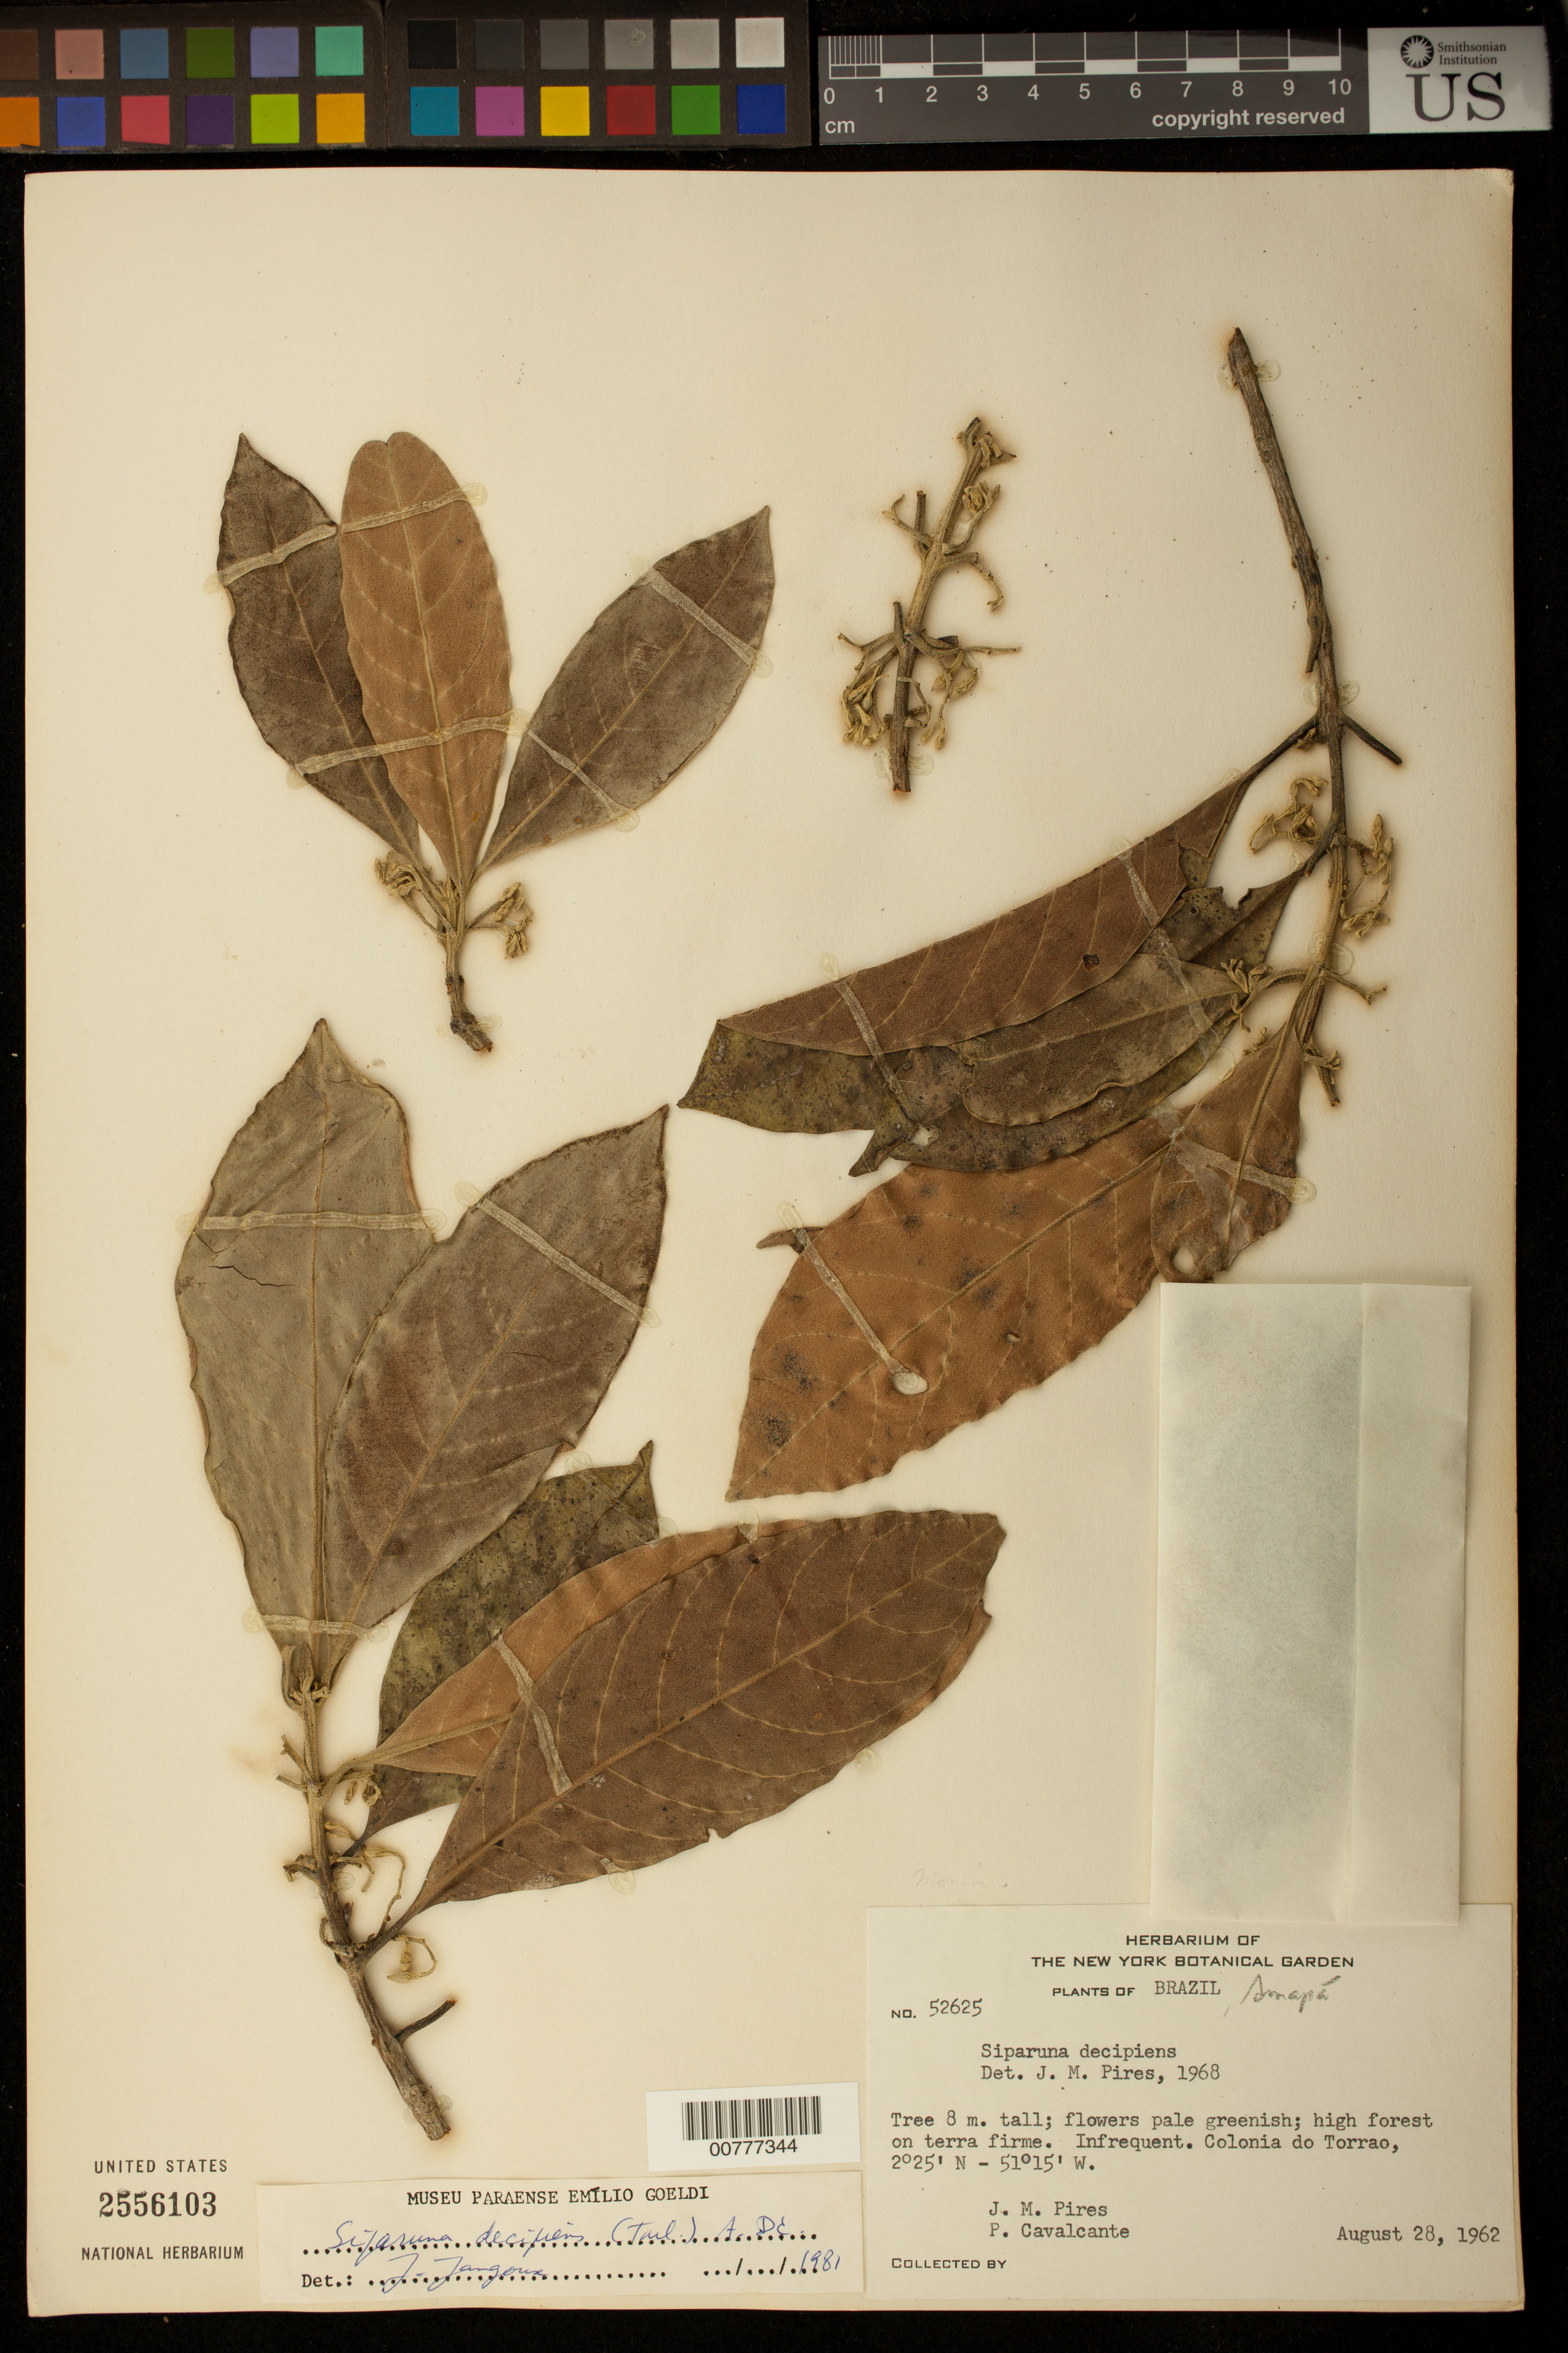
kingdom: Plantae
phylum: Tracheophyta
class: Magnoliopsida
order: Laurales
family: Siparunaceae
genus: Siparuna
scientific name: Siparuna decipiens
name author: (Tul.) A. DC.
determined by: Jangoux, J. I. G.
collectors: J. M. Pires & P. B. Cavalcante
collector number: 52625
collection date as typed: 28-Aug-62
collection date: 1962-08-28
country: Brazil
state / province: Amapá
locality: Colonia do Torrao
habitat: High forest on terra firme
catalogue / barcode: US 2556103